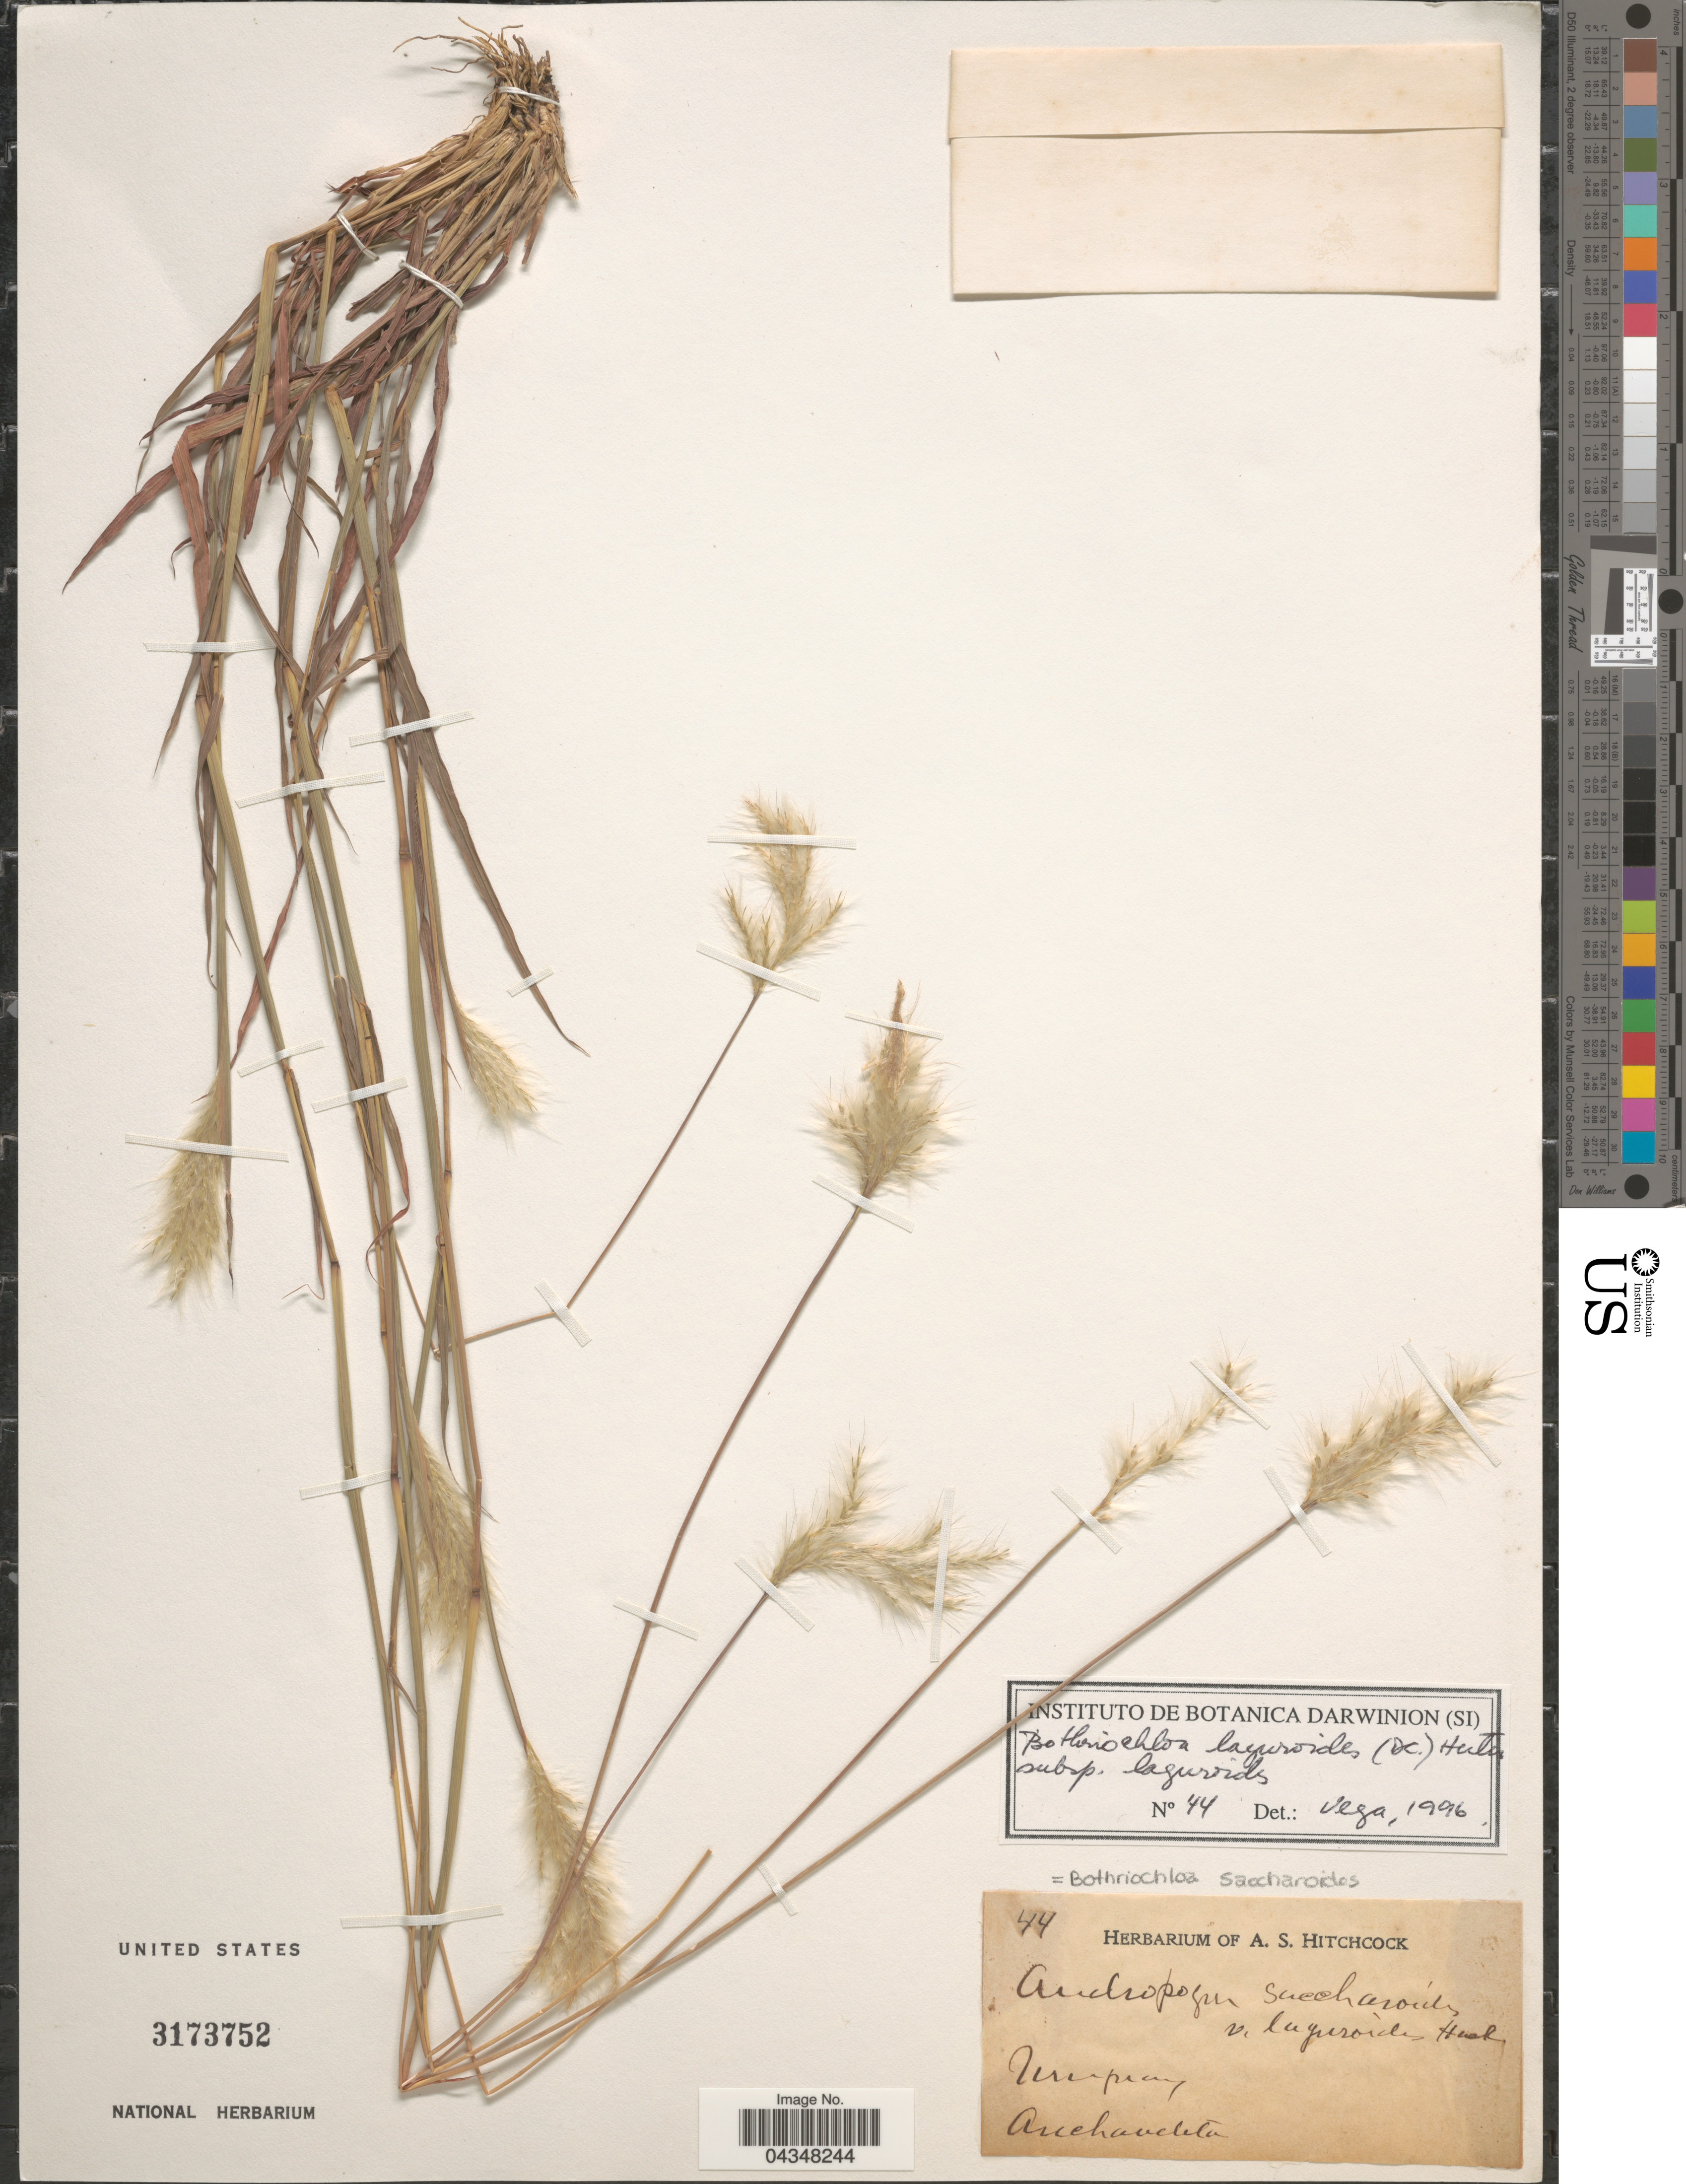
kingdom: Plantae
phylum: Tracheophyta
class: Liliopsida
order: Poales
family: Poaceae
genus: Bothriochloa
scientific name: Bothriochloa laguroides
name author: (DC.) Herter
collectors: Arechavaleta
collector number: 44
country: Uruguay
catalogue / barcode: US 3173752